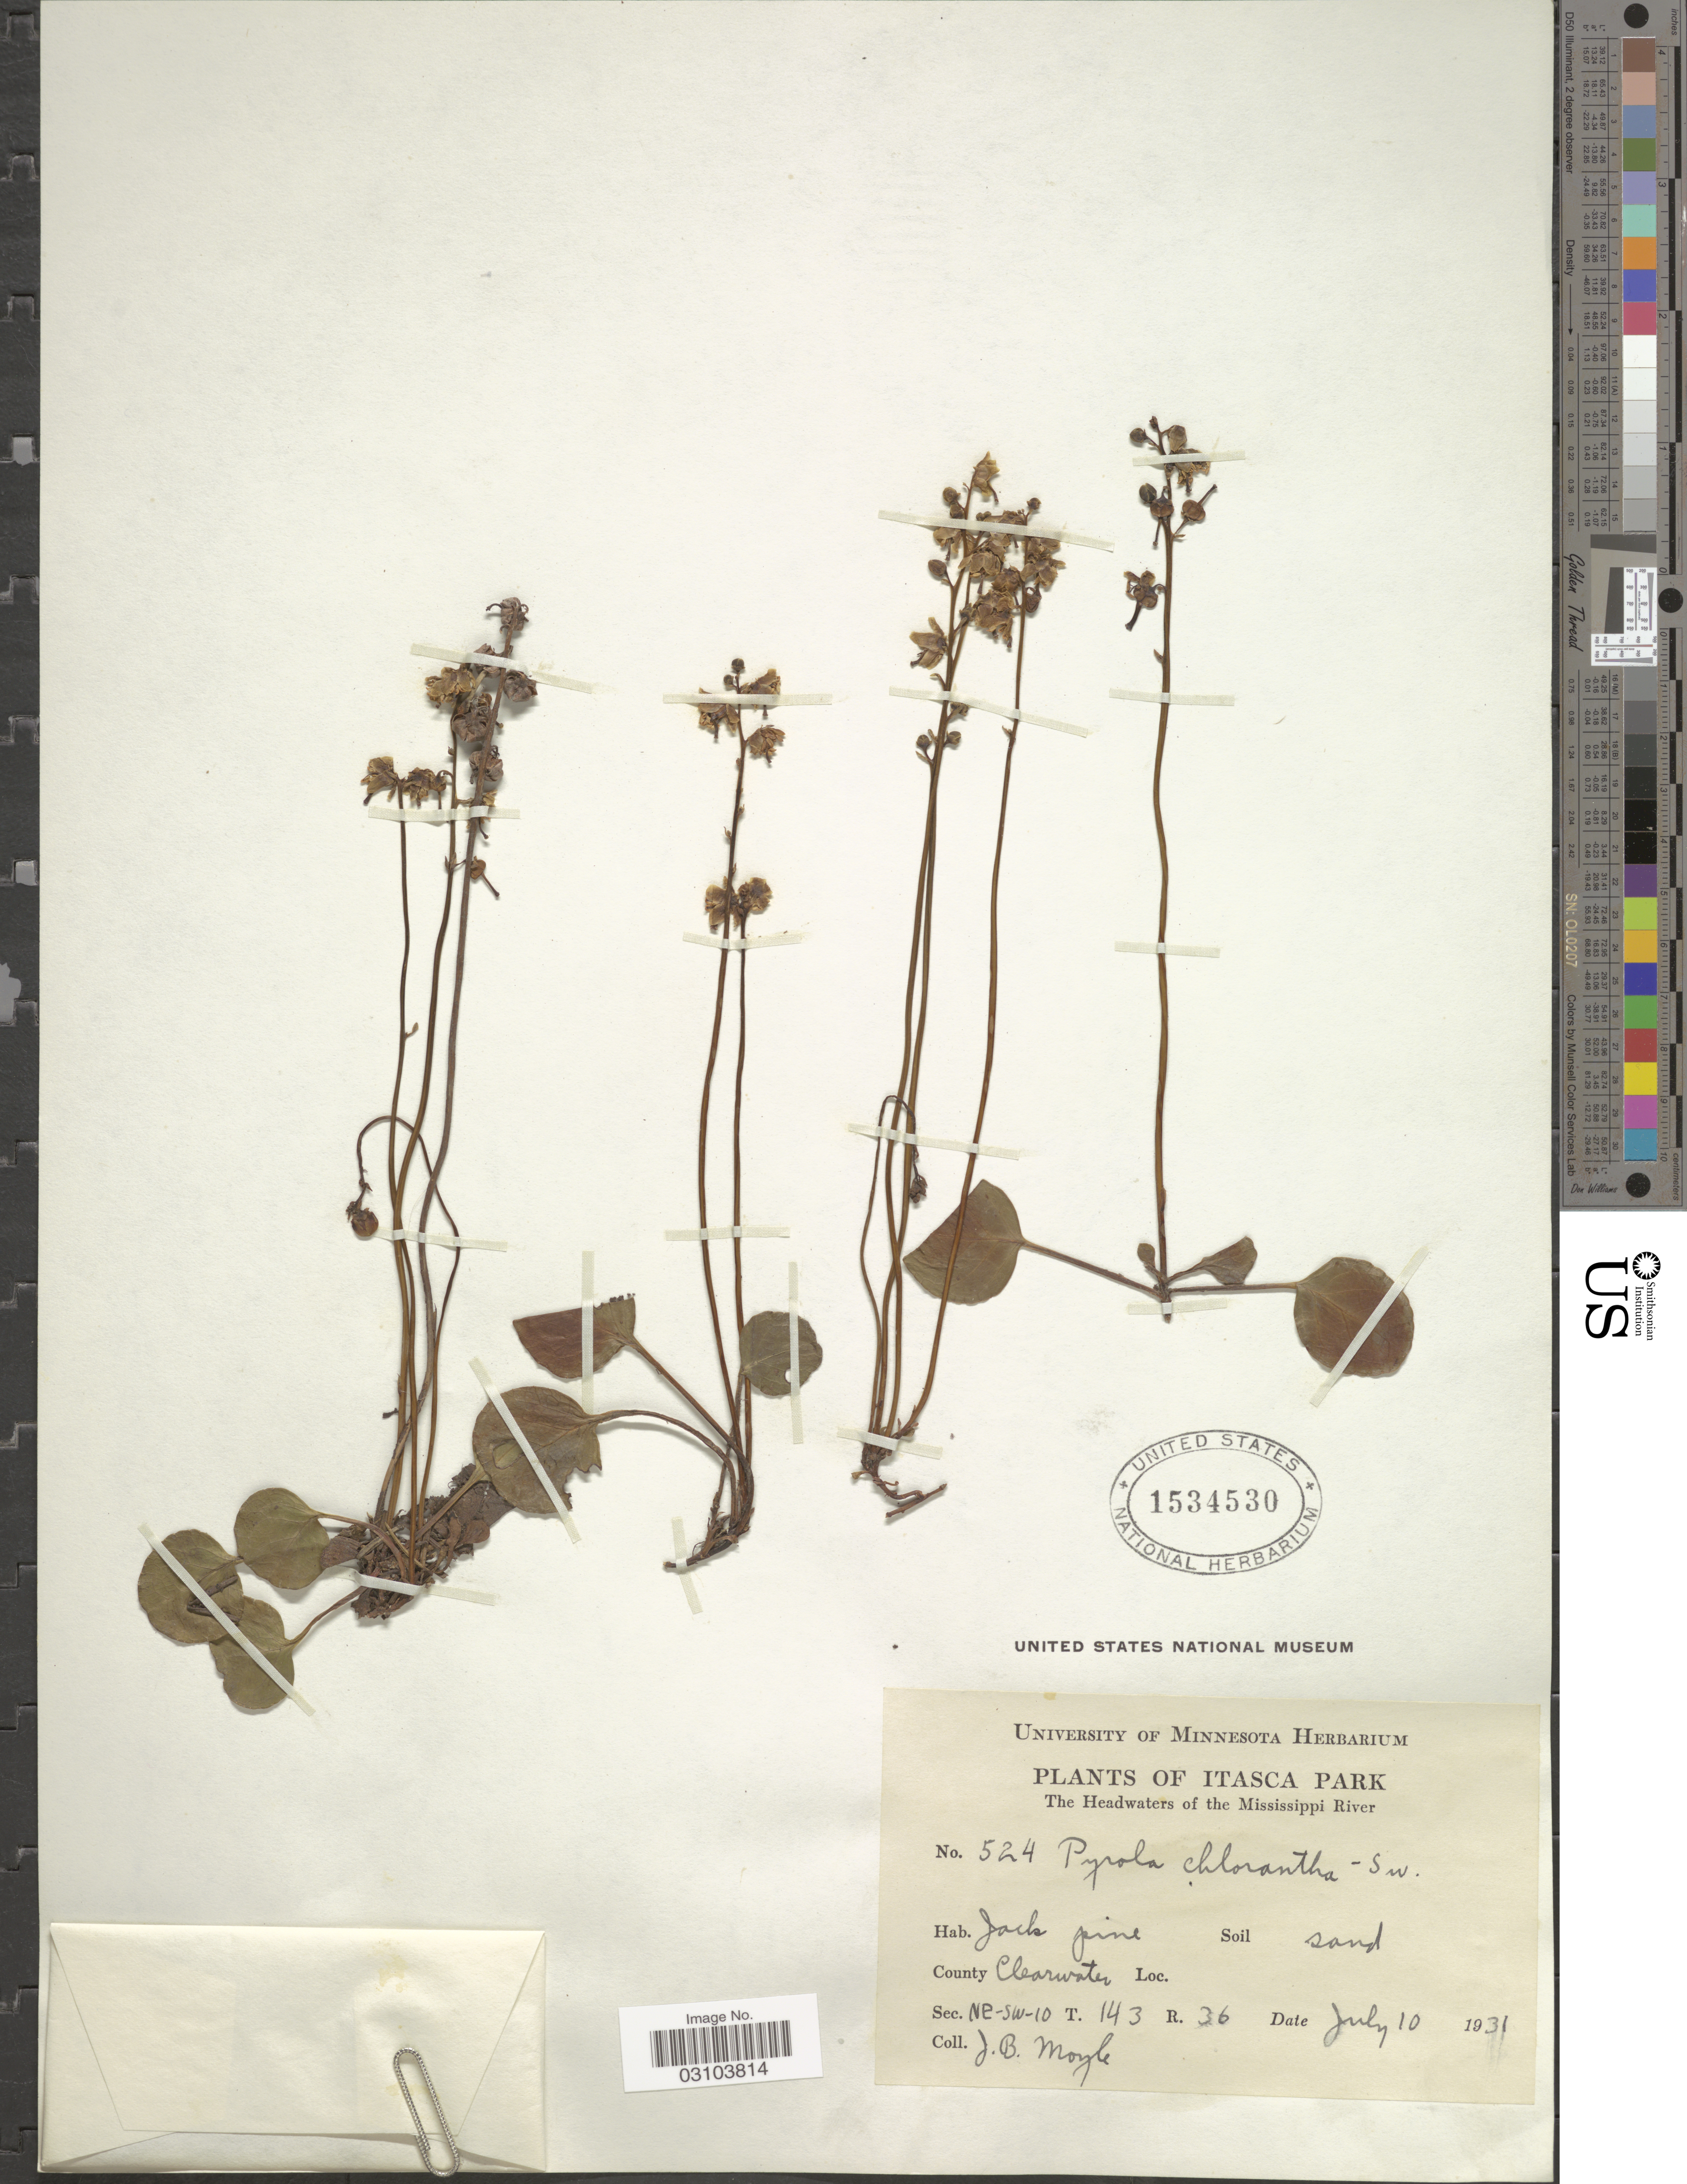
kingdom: Plantae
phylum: Tracheophyta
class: Magnoliopsida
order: Ericales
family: Ericaceae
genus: Pyrola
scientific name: Pyrola chlorantha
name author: Schweigg.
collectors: J. Moyle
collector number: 524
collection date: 1931-07-10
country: United States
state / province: Minnesota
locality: Itasca Park. The Headwaters of the Mississippi River. County Clearwater. Sec. NE-SW-10 T. 143 R. 36.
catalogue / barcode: US 1534530